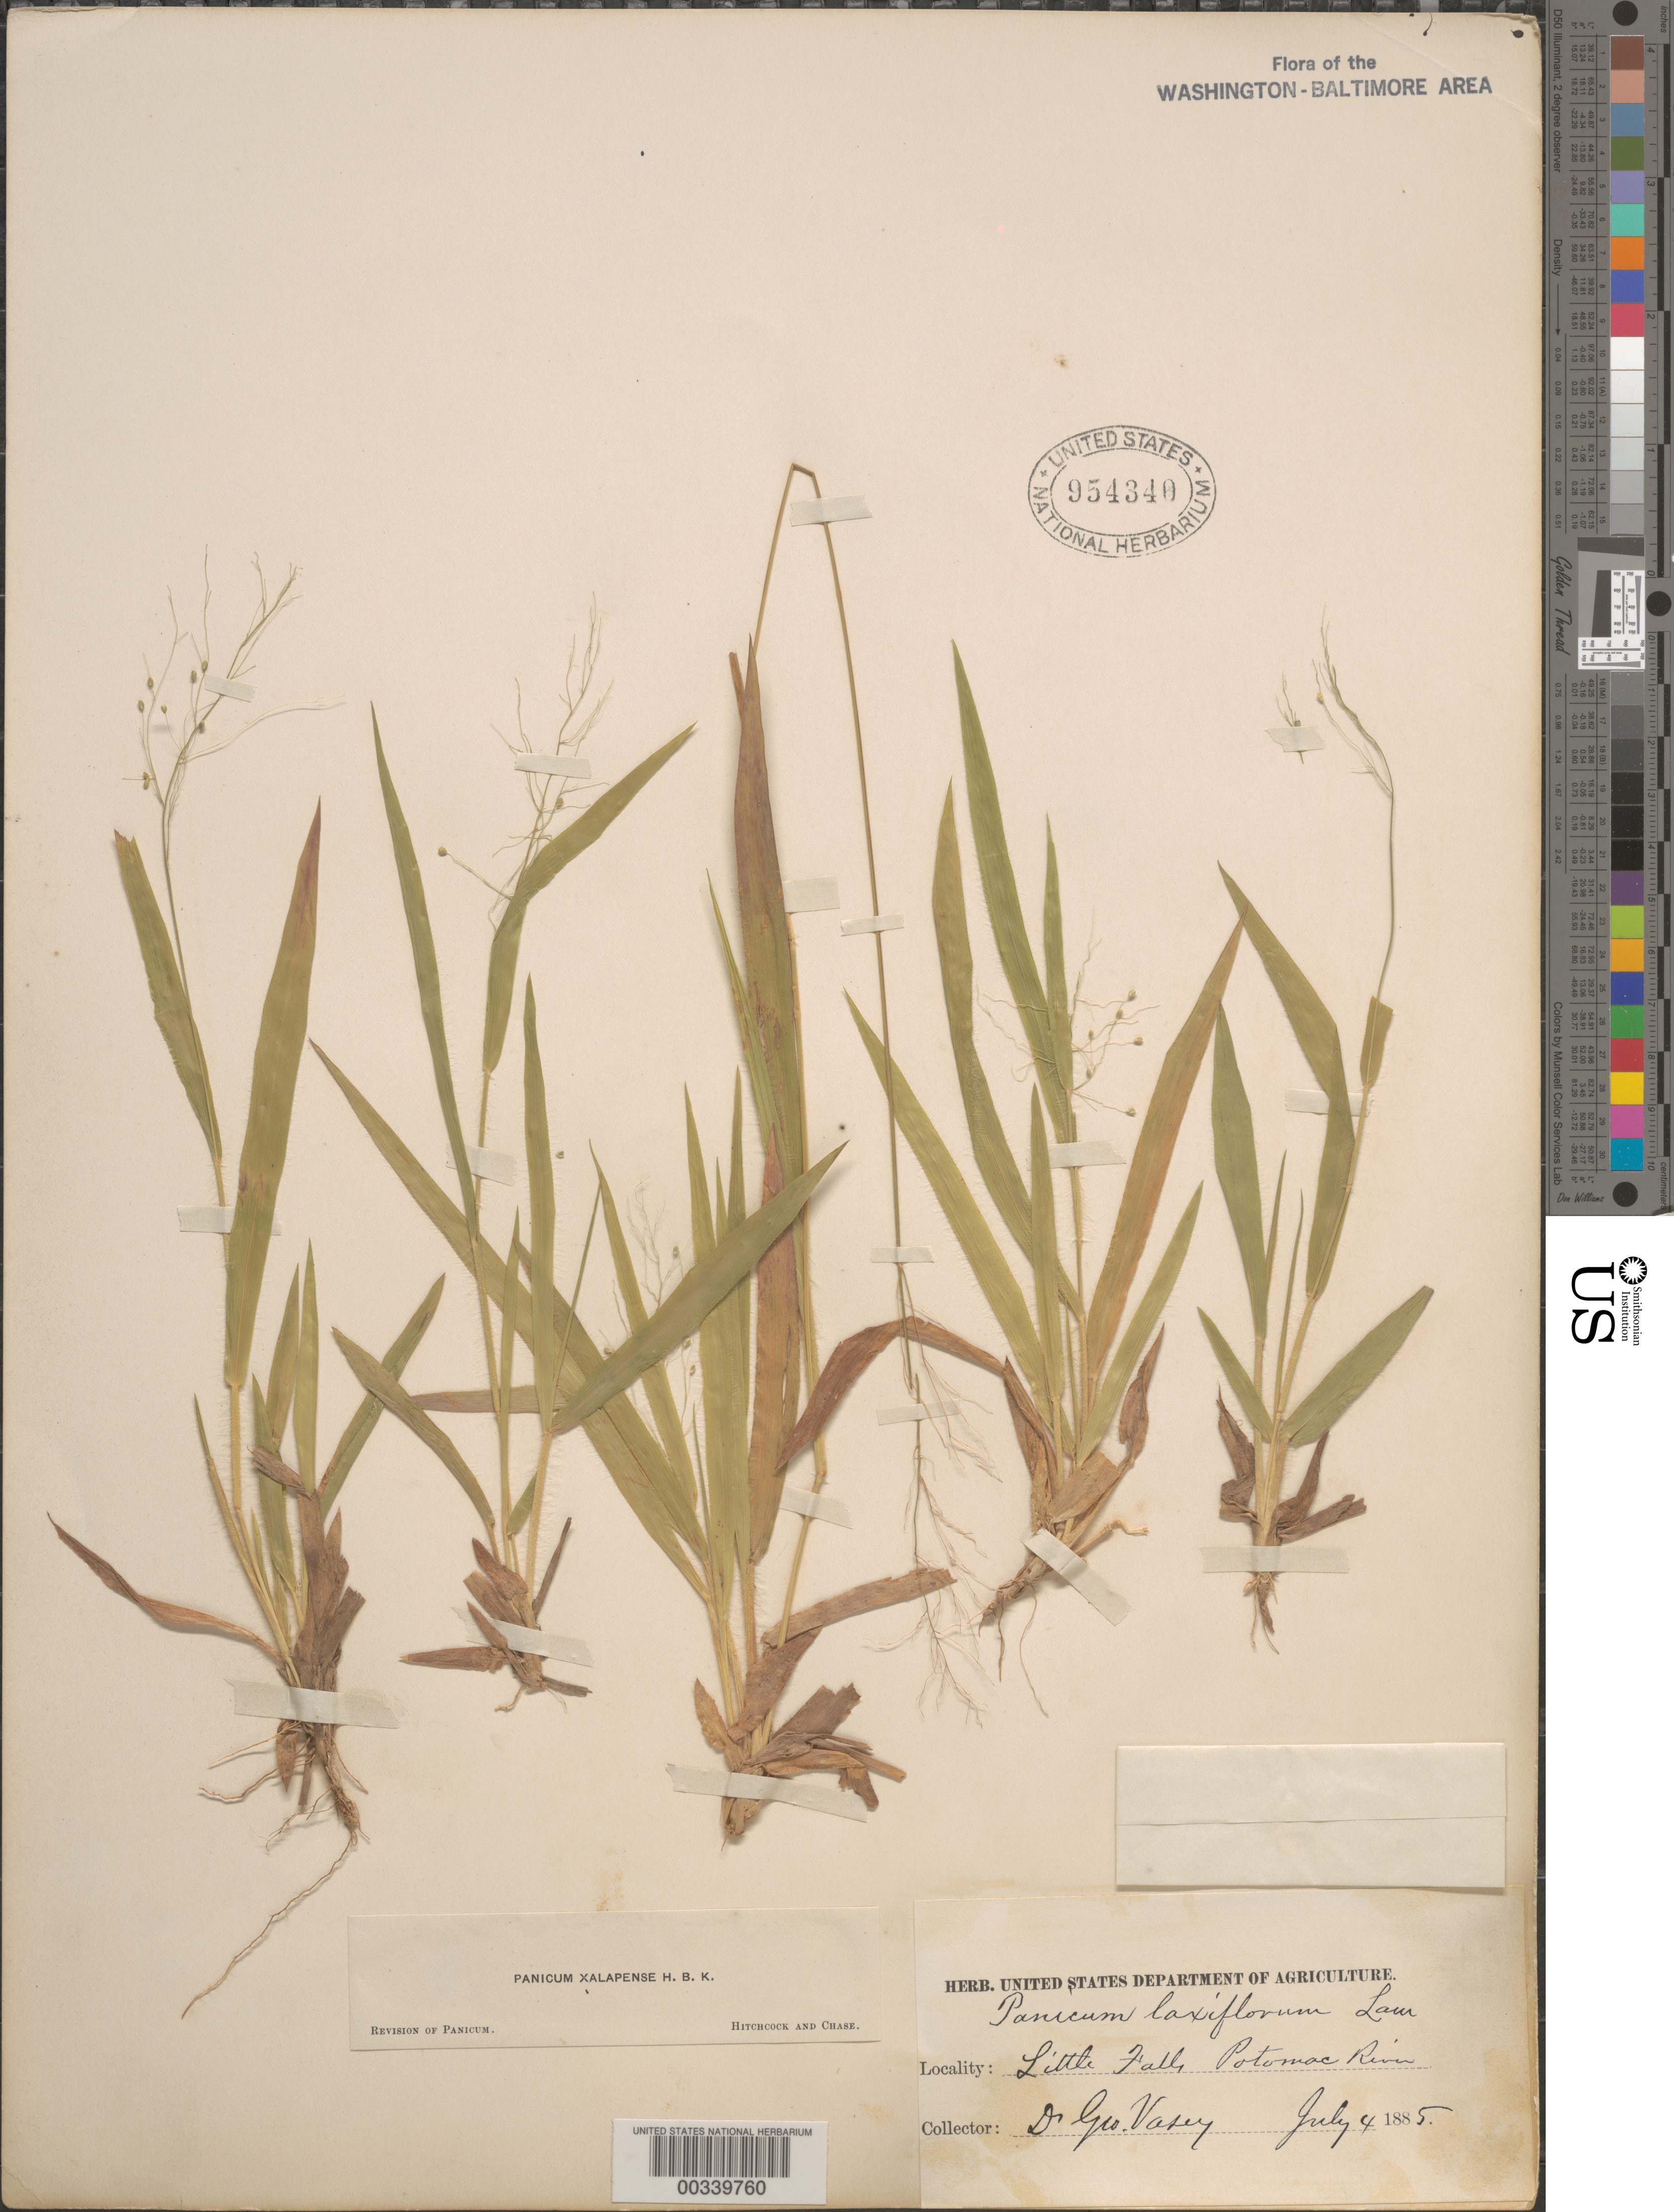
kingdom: Plantae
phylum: Tracheophyta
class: Liliopsida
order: Poales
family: Poaceae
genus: Dichanthelium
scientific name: Dichanthelium laxiflorum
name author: (Lam.) Gould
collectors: G. Vasey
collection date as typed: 04 Jul 1885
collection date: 1885-07-04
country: United States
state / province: Maryland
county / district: Montgomery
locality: Little Falls, Potomac River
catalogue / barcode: US 954340